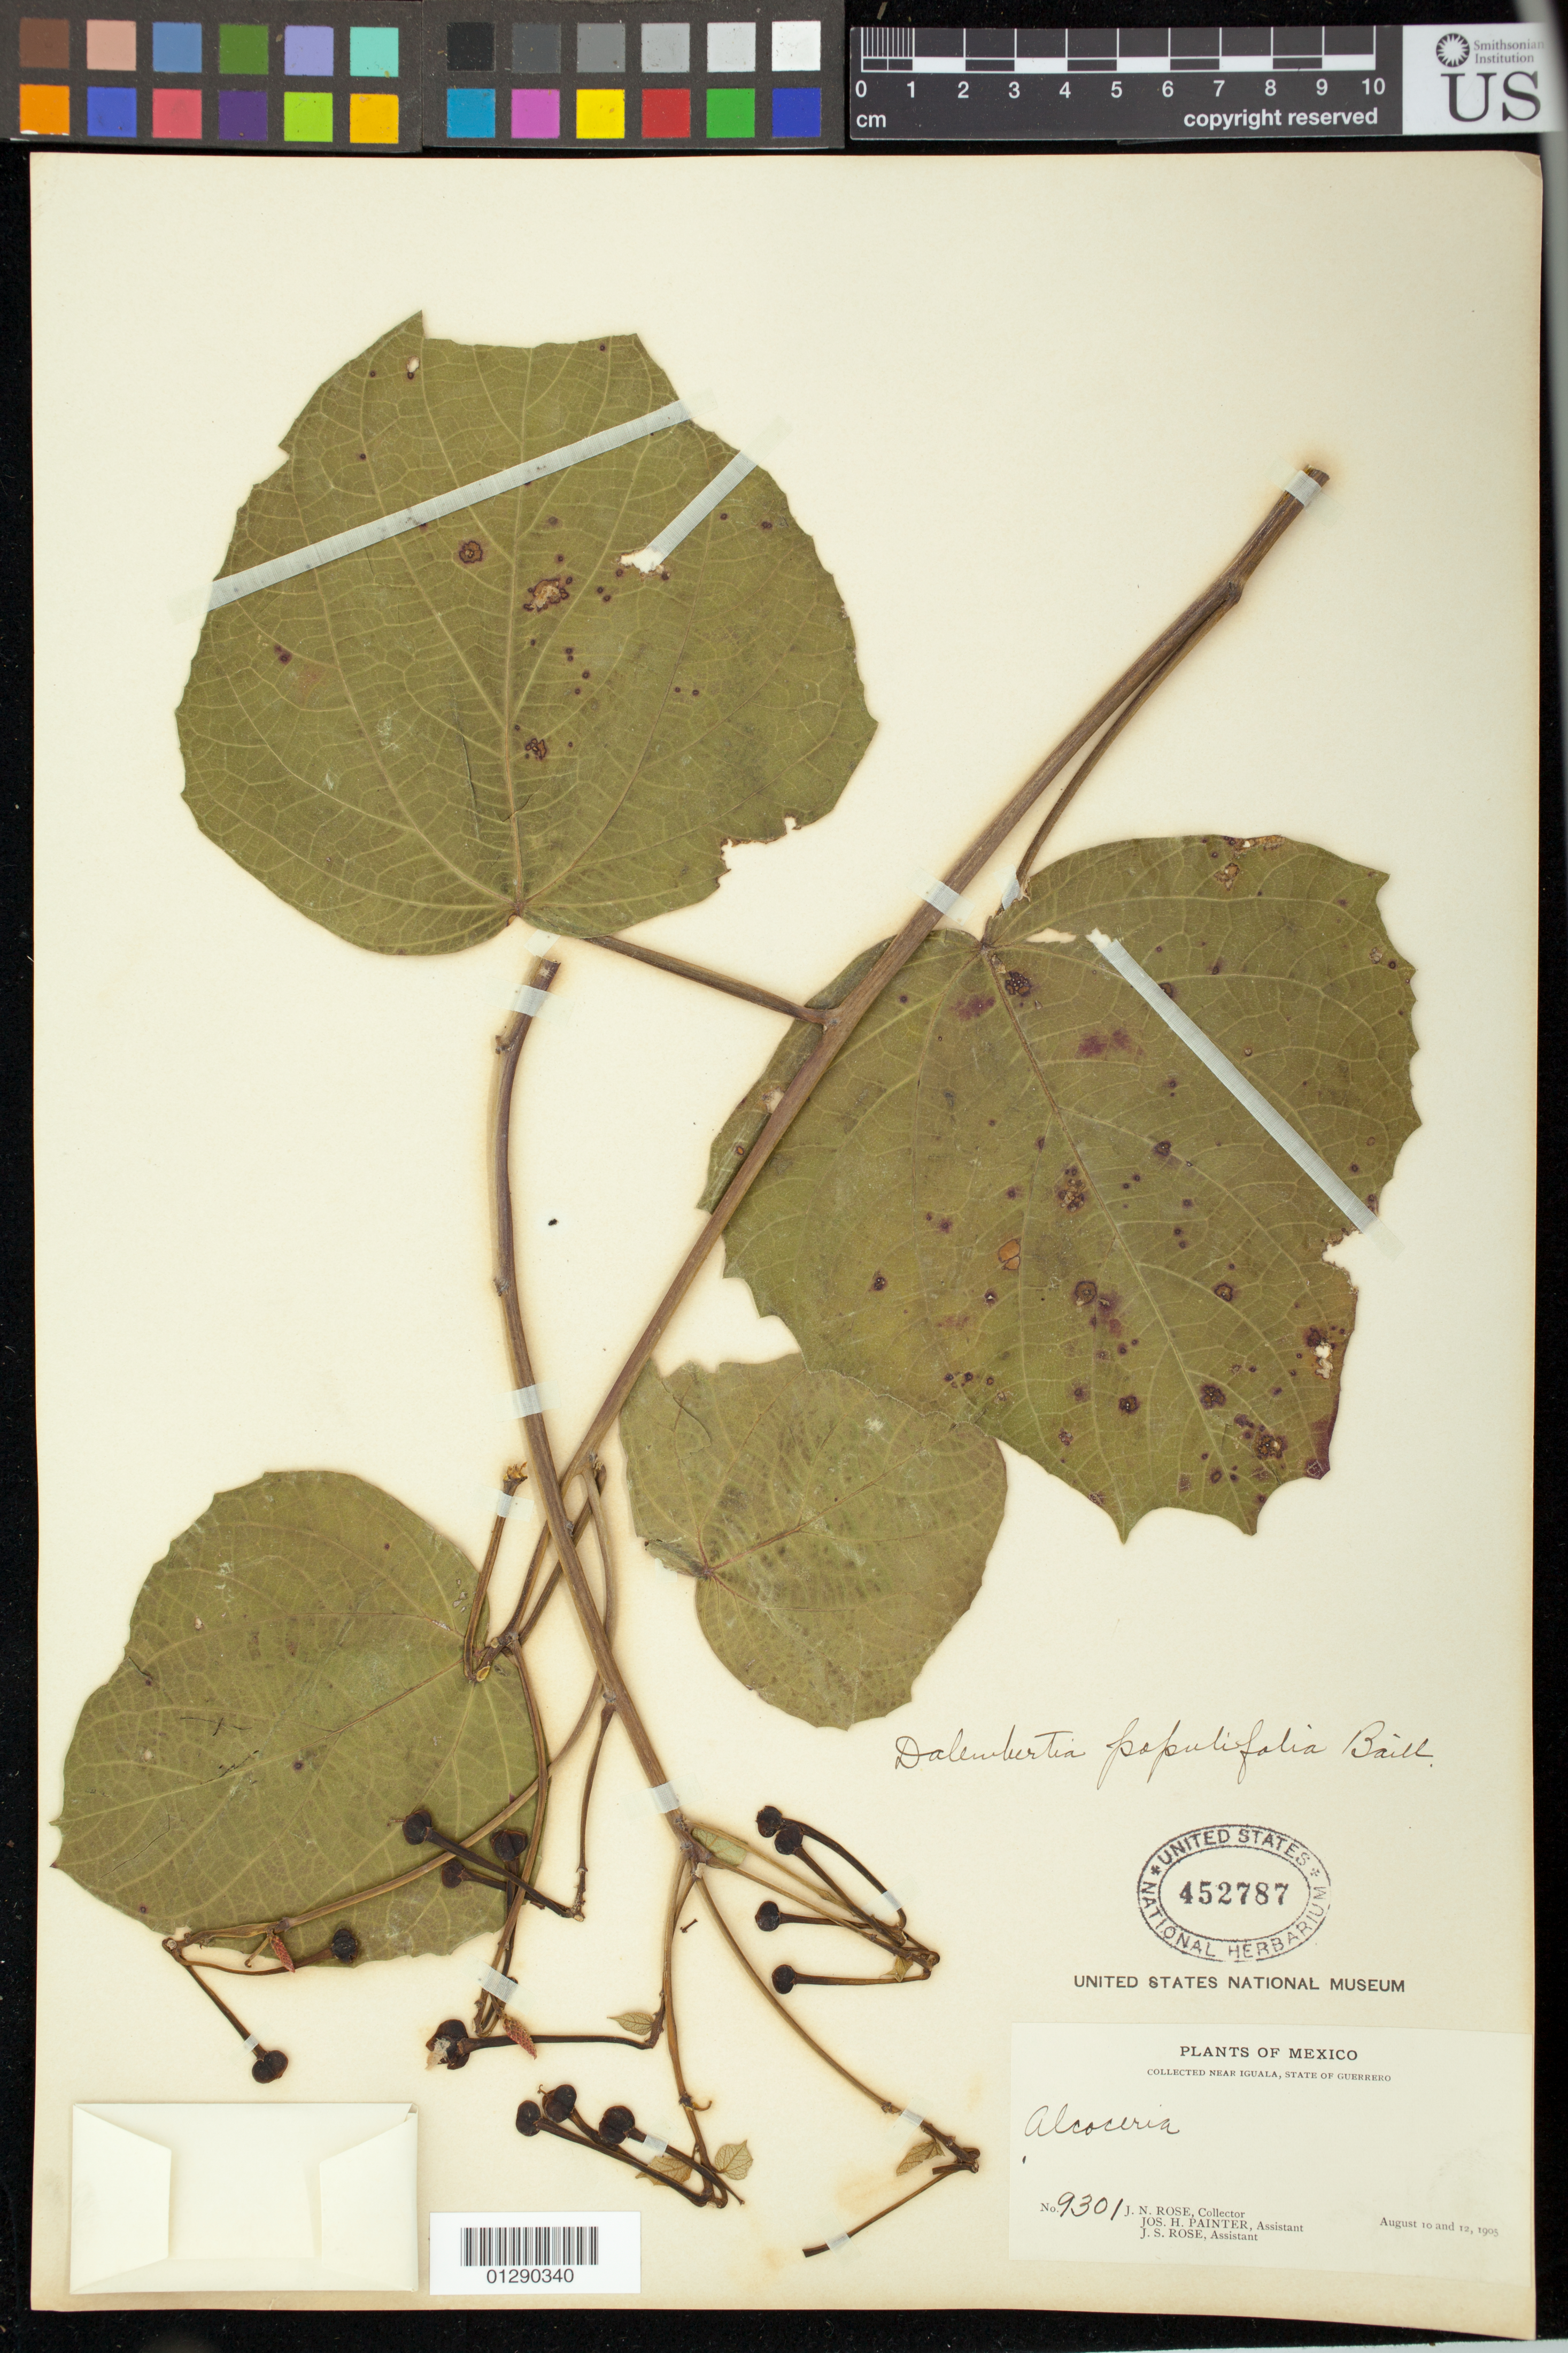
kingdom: Plantae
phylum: Tracheophyta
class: Magnoliopsida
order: Malpighiales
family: Euphorbiaceae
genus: Dalembertia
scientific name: Dalembertia platanoides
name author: Baill.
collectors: J. N. Rose, J. H. Painter & J. S. Rose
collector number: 9301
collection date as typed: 10 Aug 1905 and 12 Aug 1905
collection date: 1905-08-10,1905-08-12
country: Mexico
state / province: Guerrero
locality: Near Iguala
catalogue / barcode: US 452787